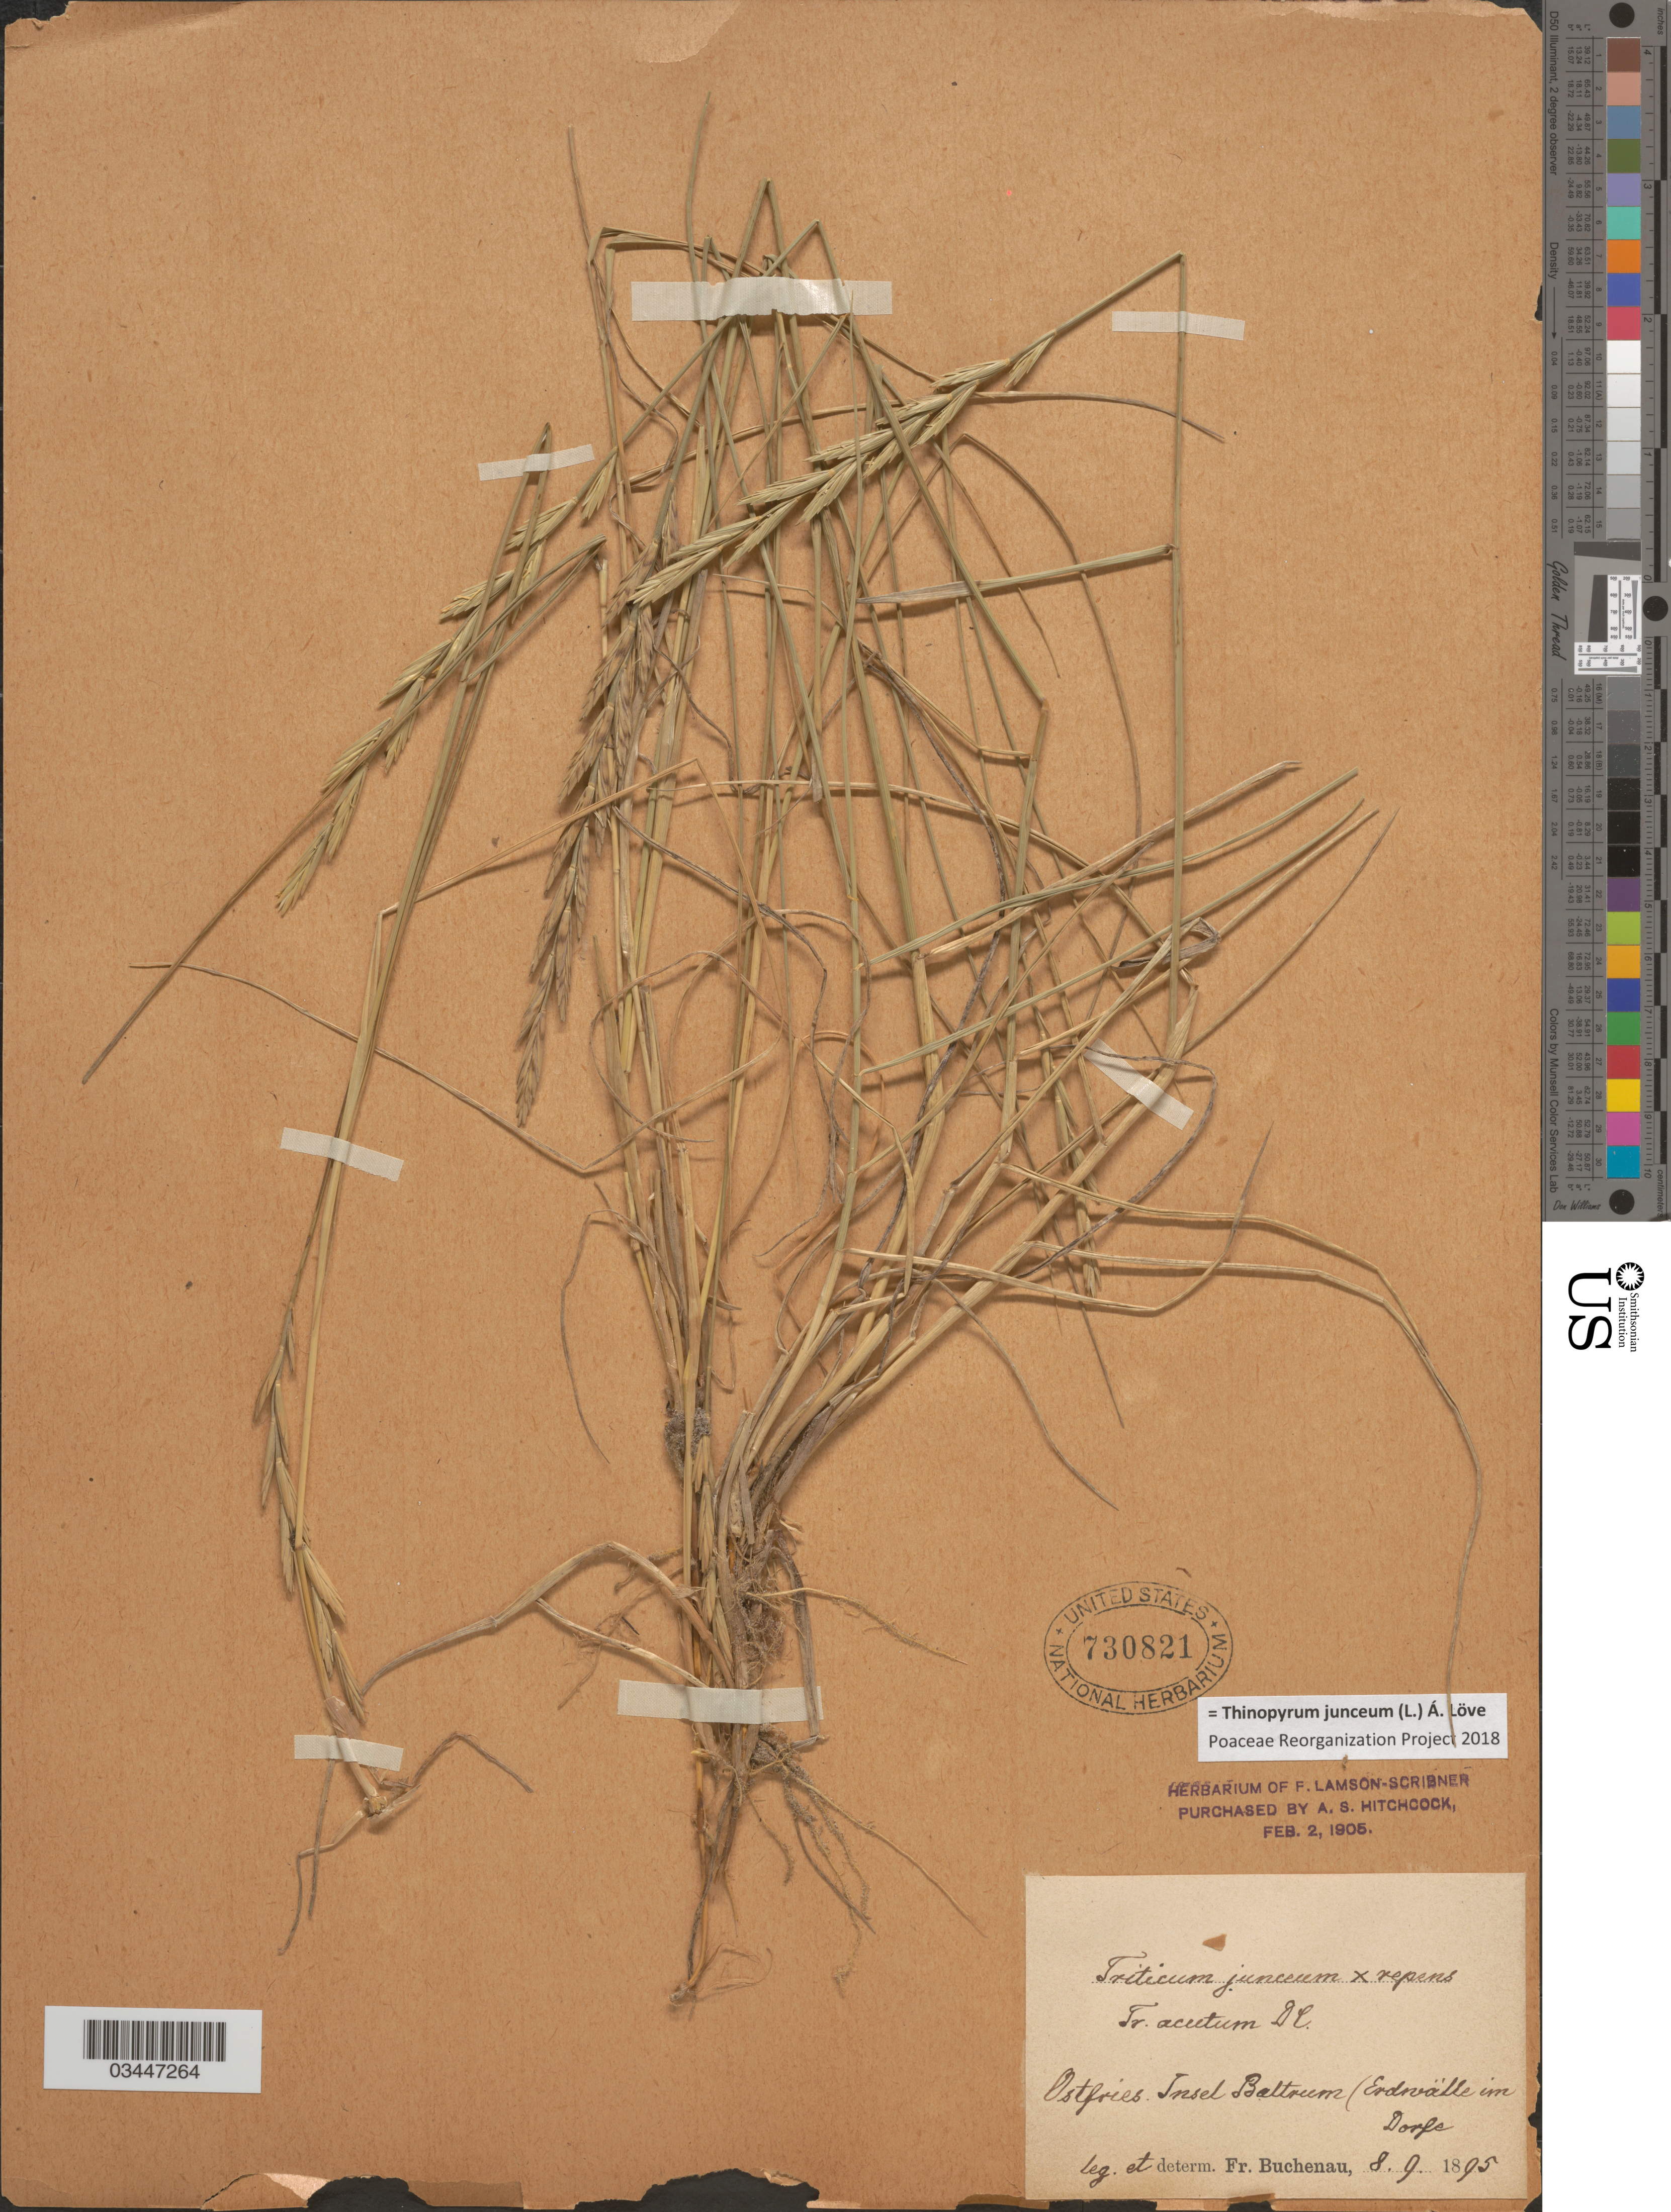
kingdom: Plantae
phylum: Tracheophyta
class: Liliopsida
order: Poales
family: Poaceae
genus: Thinopyrum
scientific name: Thinopyrum junceum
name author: (L.) Á. Löve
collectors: F. Buchenau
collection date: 1895-09-08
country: Germany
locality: Ostfries. Insel Baltrum (Erdrvälle im Dorse).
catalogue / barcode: US 730821